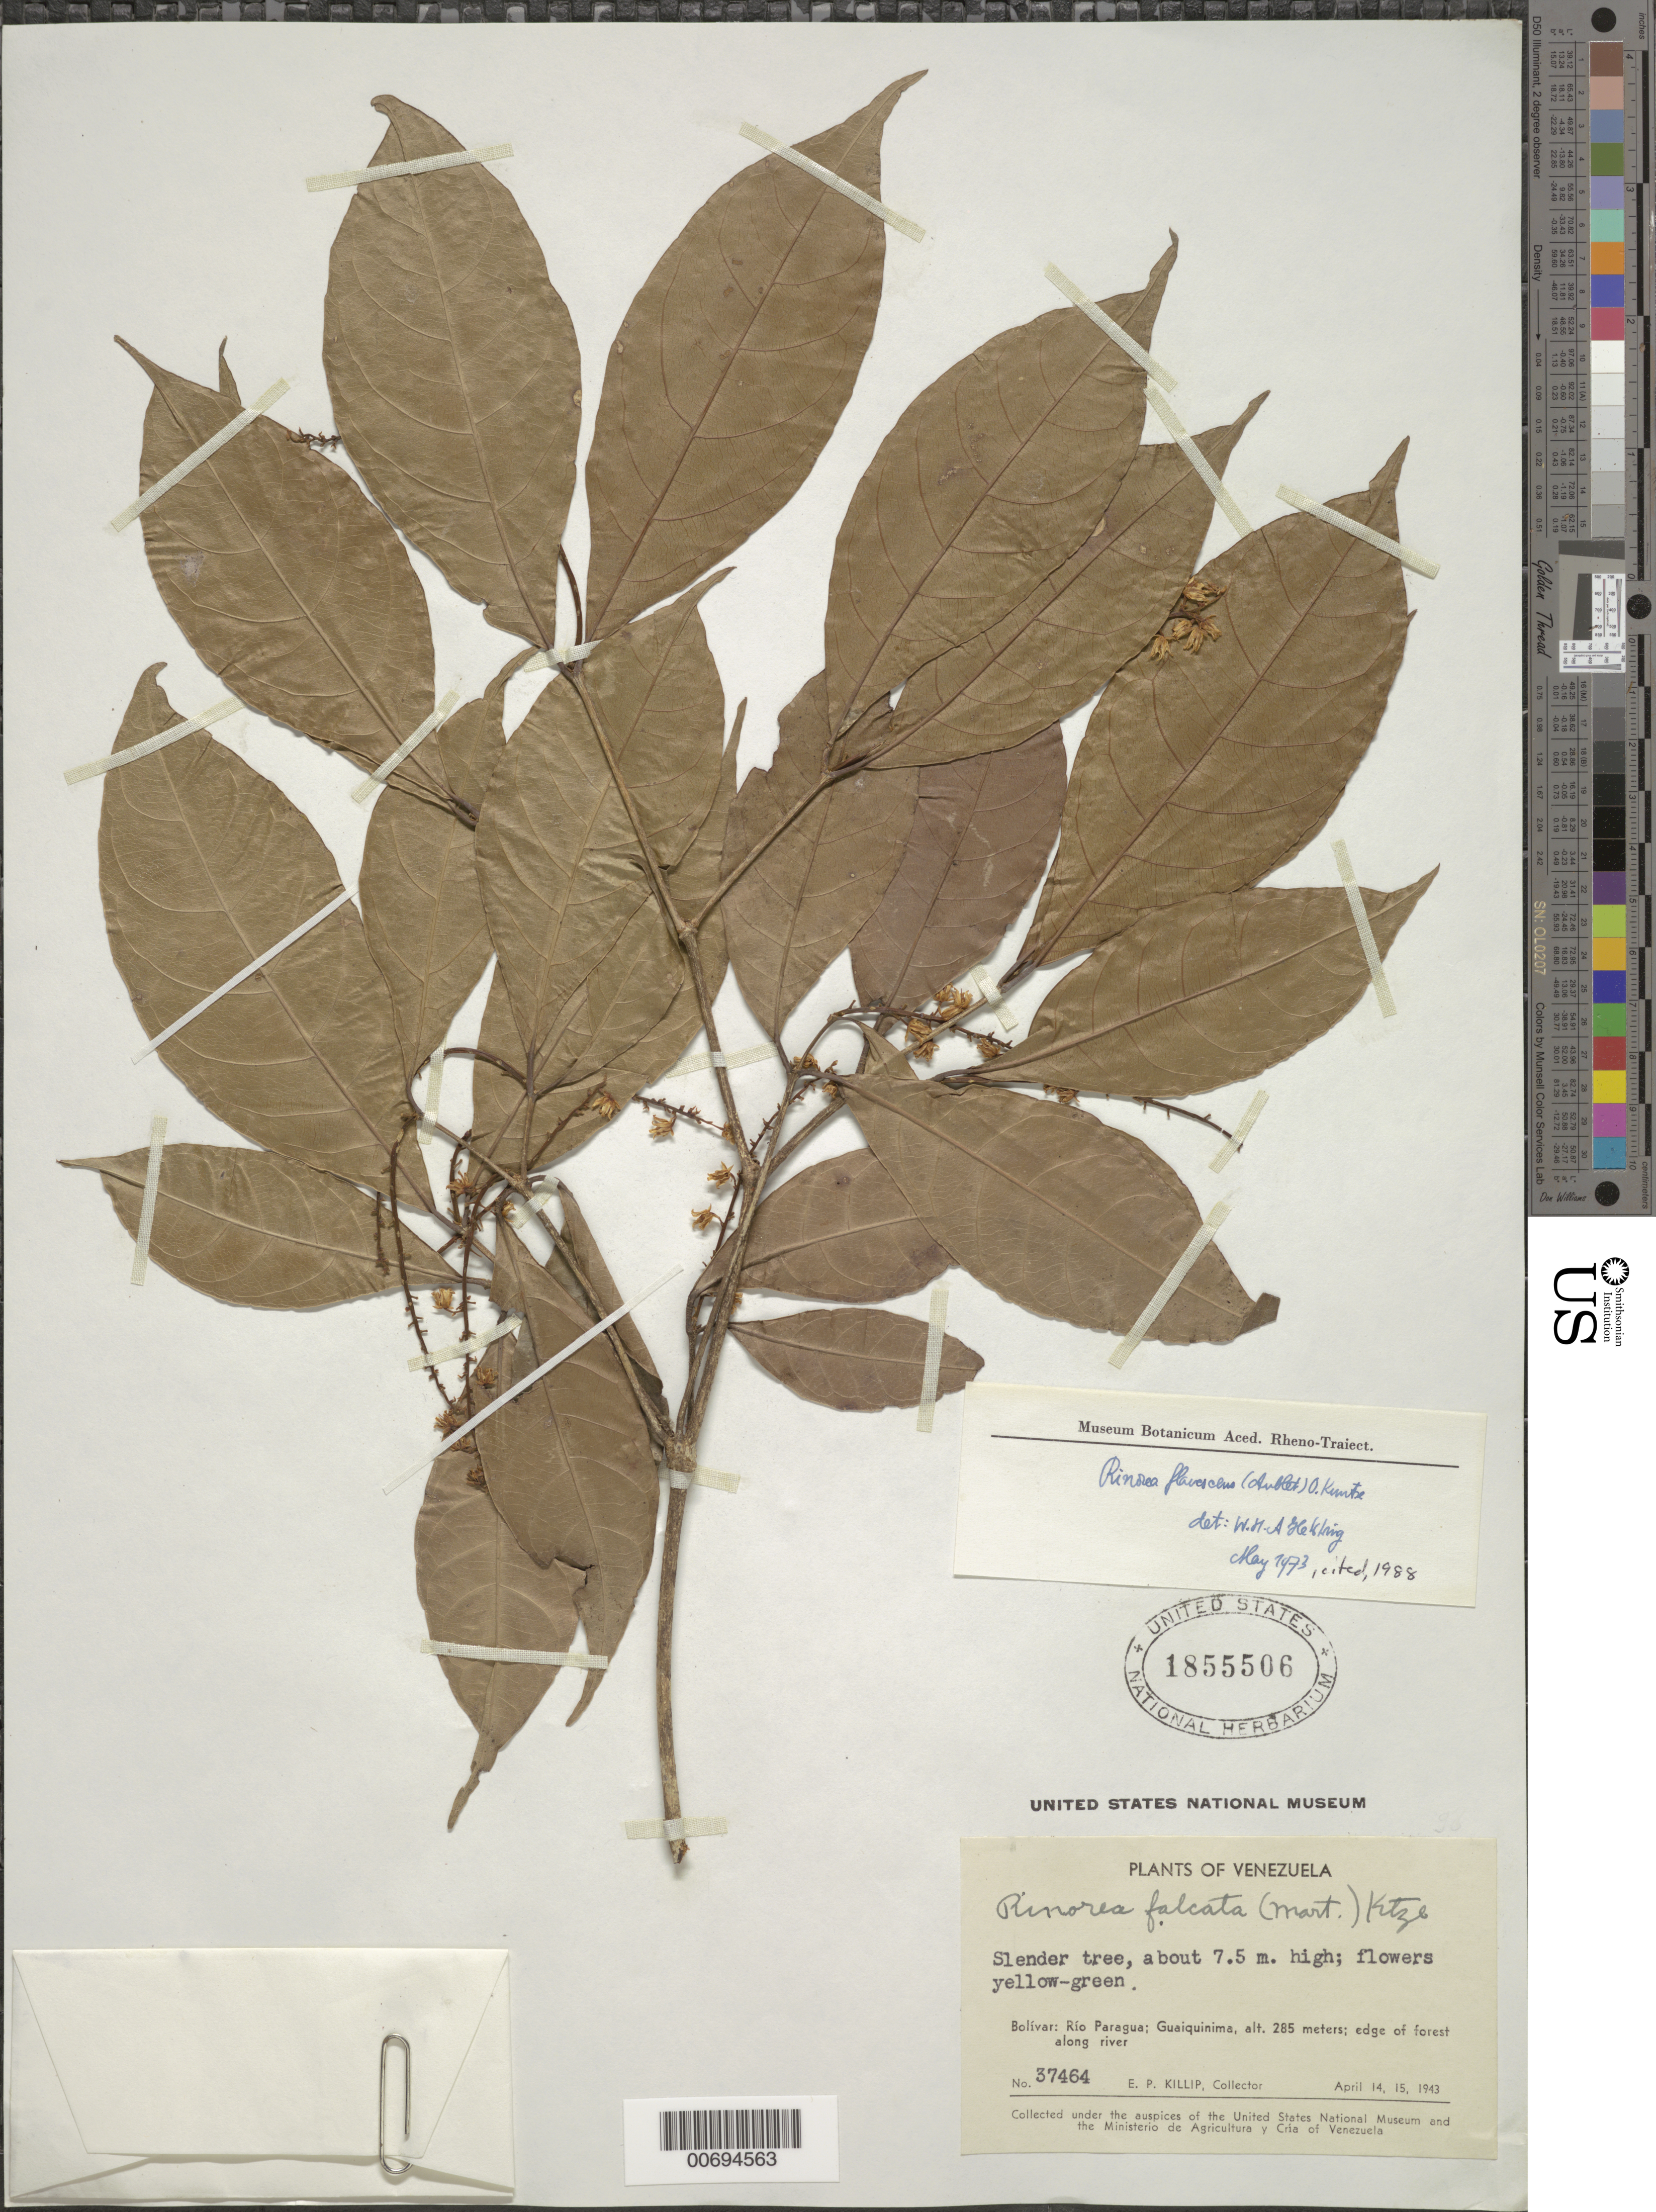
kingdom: Plantae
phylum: Tracheophyta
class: Magnoliopsida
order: Malpighiales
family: Violaceae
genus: Rinorea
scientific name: Rinorea flavescens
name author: (Aubl.) Kuntze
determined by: Hekking, W. H. A.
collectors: E. P. Killip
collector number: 37464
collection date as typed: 14-Apr-43 to 15-Apr-43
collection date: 1943-04-14/1943-04-15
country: Venezuela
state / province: Bolívar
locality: Guaiquinima, Río Paragua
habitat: Edge of forest along river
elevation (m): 285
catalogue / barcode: US 1855506